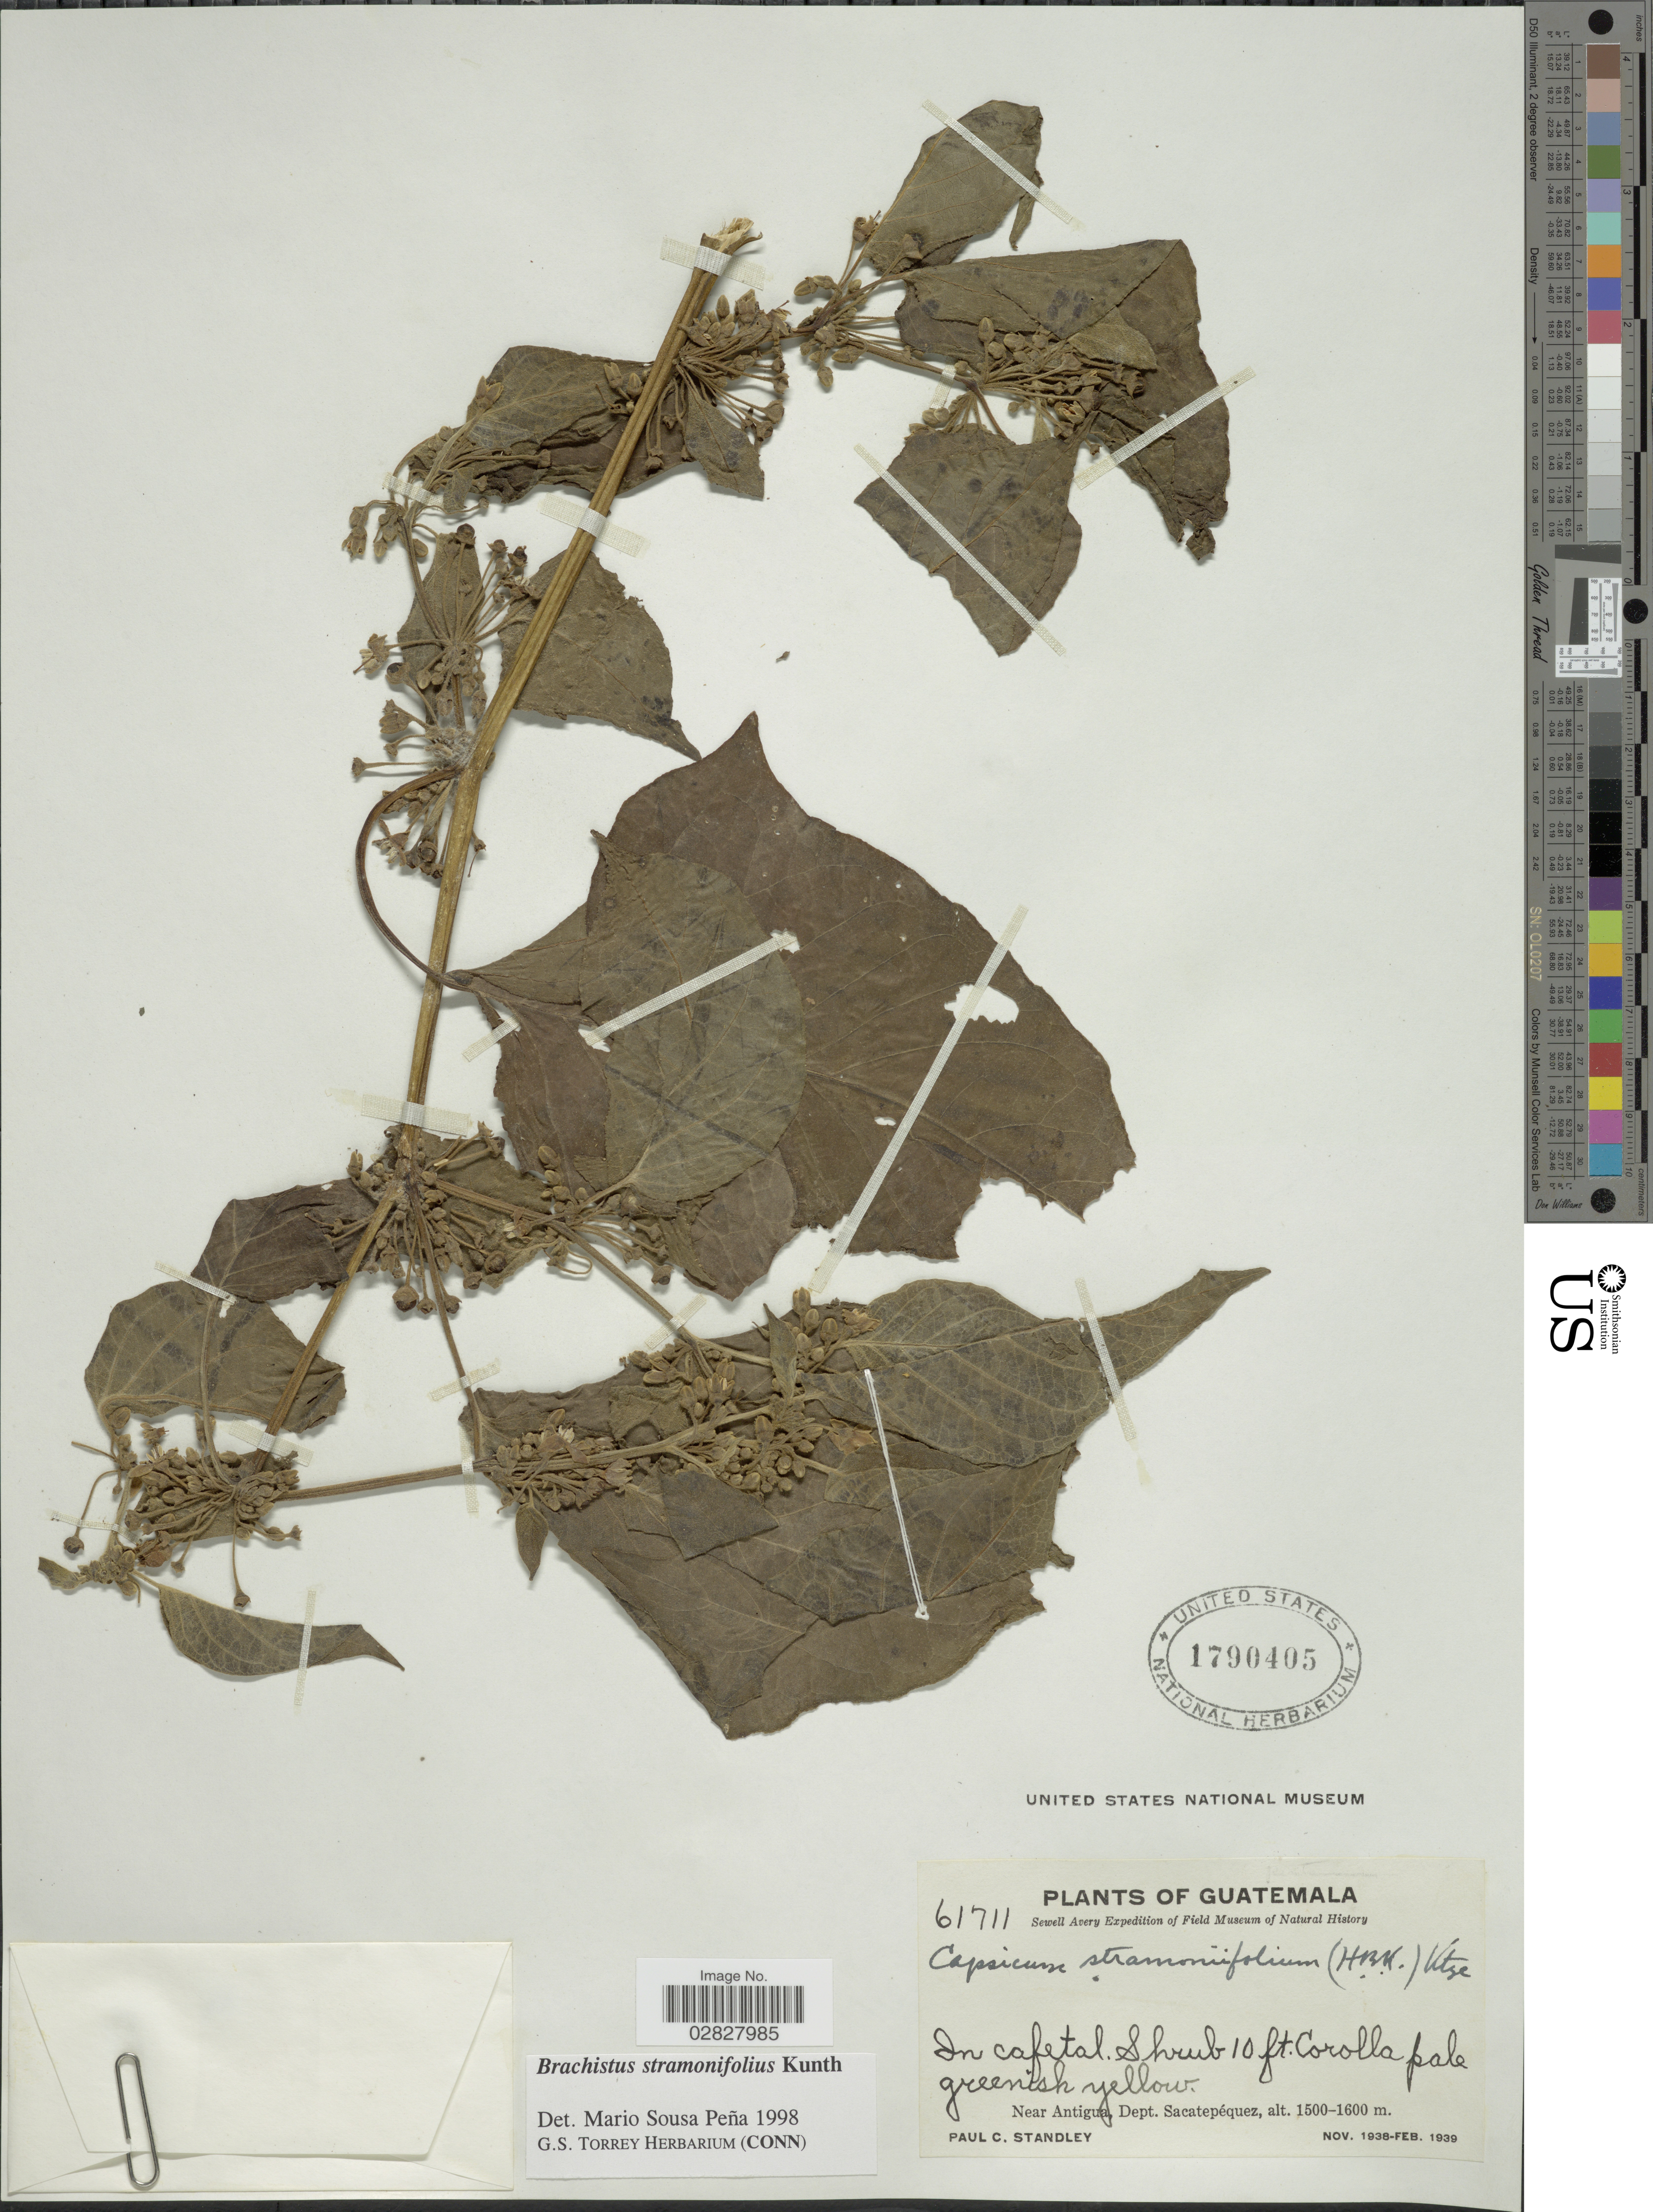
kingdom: Plantae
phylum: Tracheophyta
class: Magnoliopsida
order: Solanales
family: Solanaceae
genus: Brachistus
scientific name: Brachistus stramonifolius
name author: (Kunth) Miers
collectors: P. C. Standley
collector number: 61711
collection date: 1938-11/1939-02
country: Guatemala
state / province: Sacatepéquez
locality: Near Antigua, Dept. Sacatepéquez.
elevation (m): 1500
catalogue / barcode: US 1790405